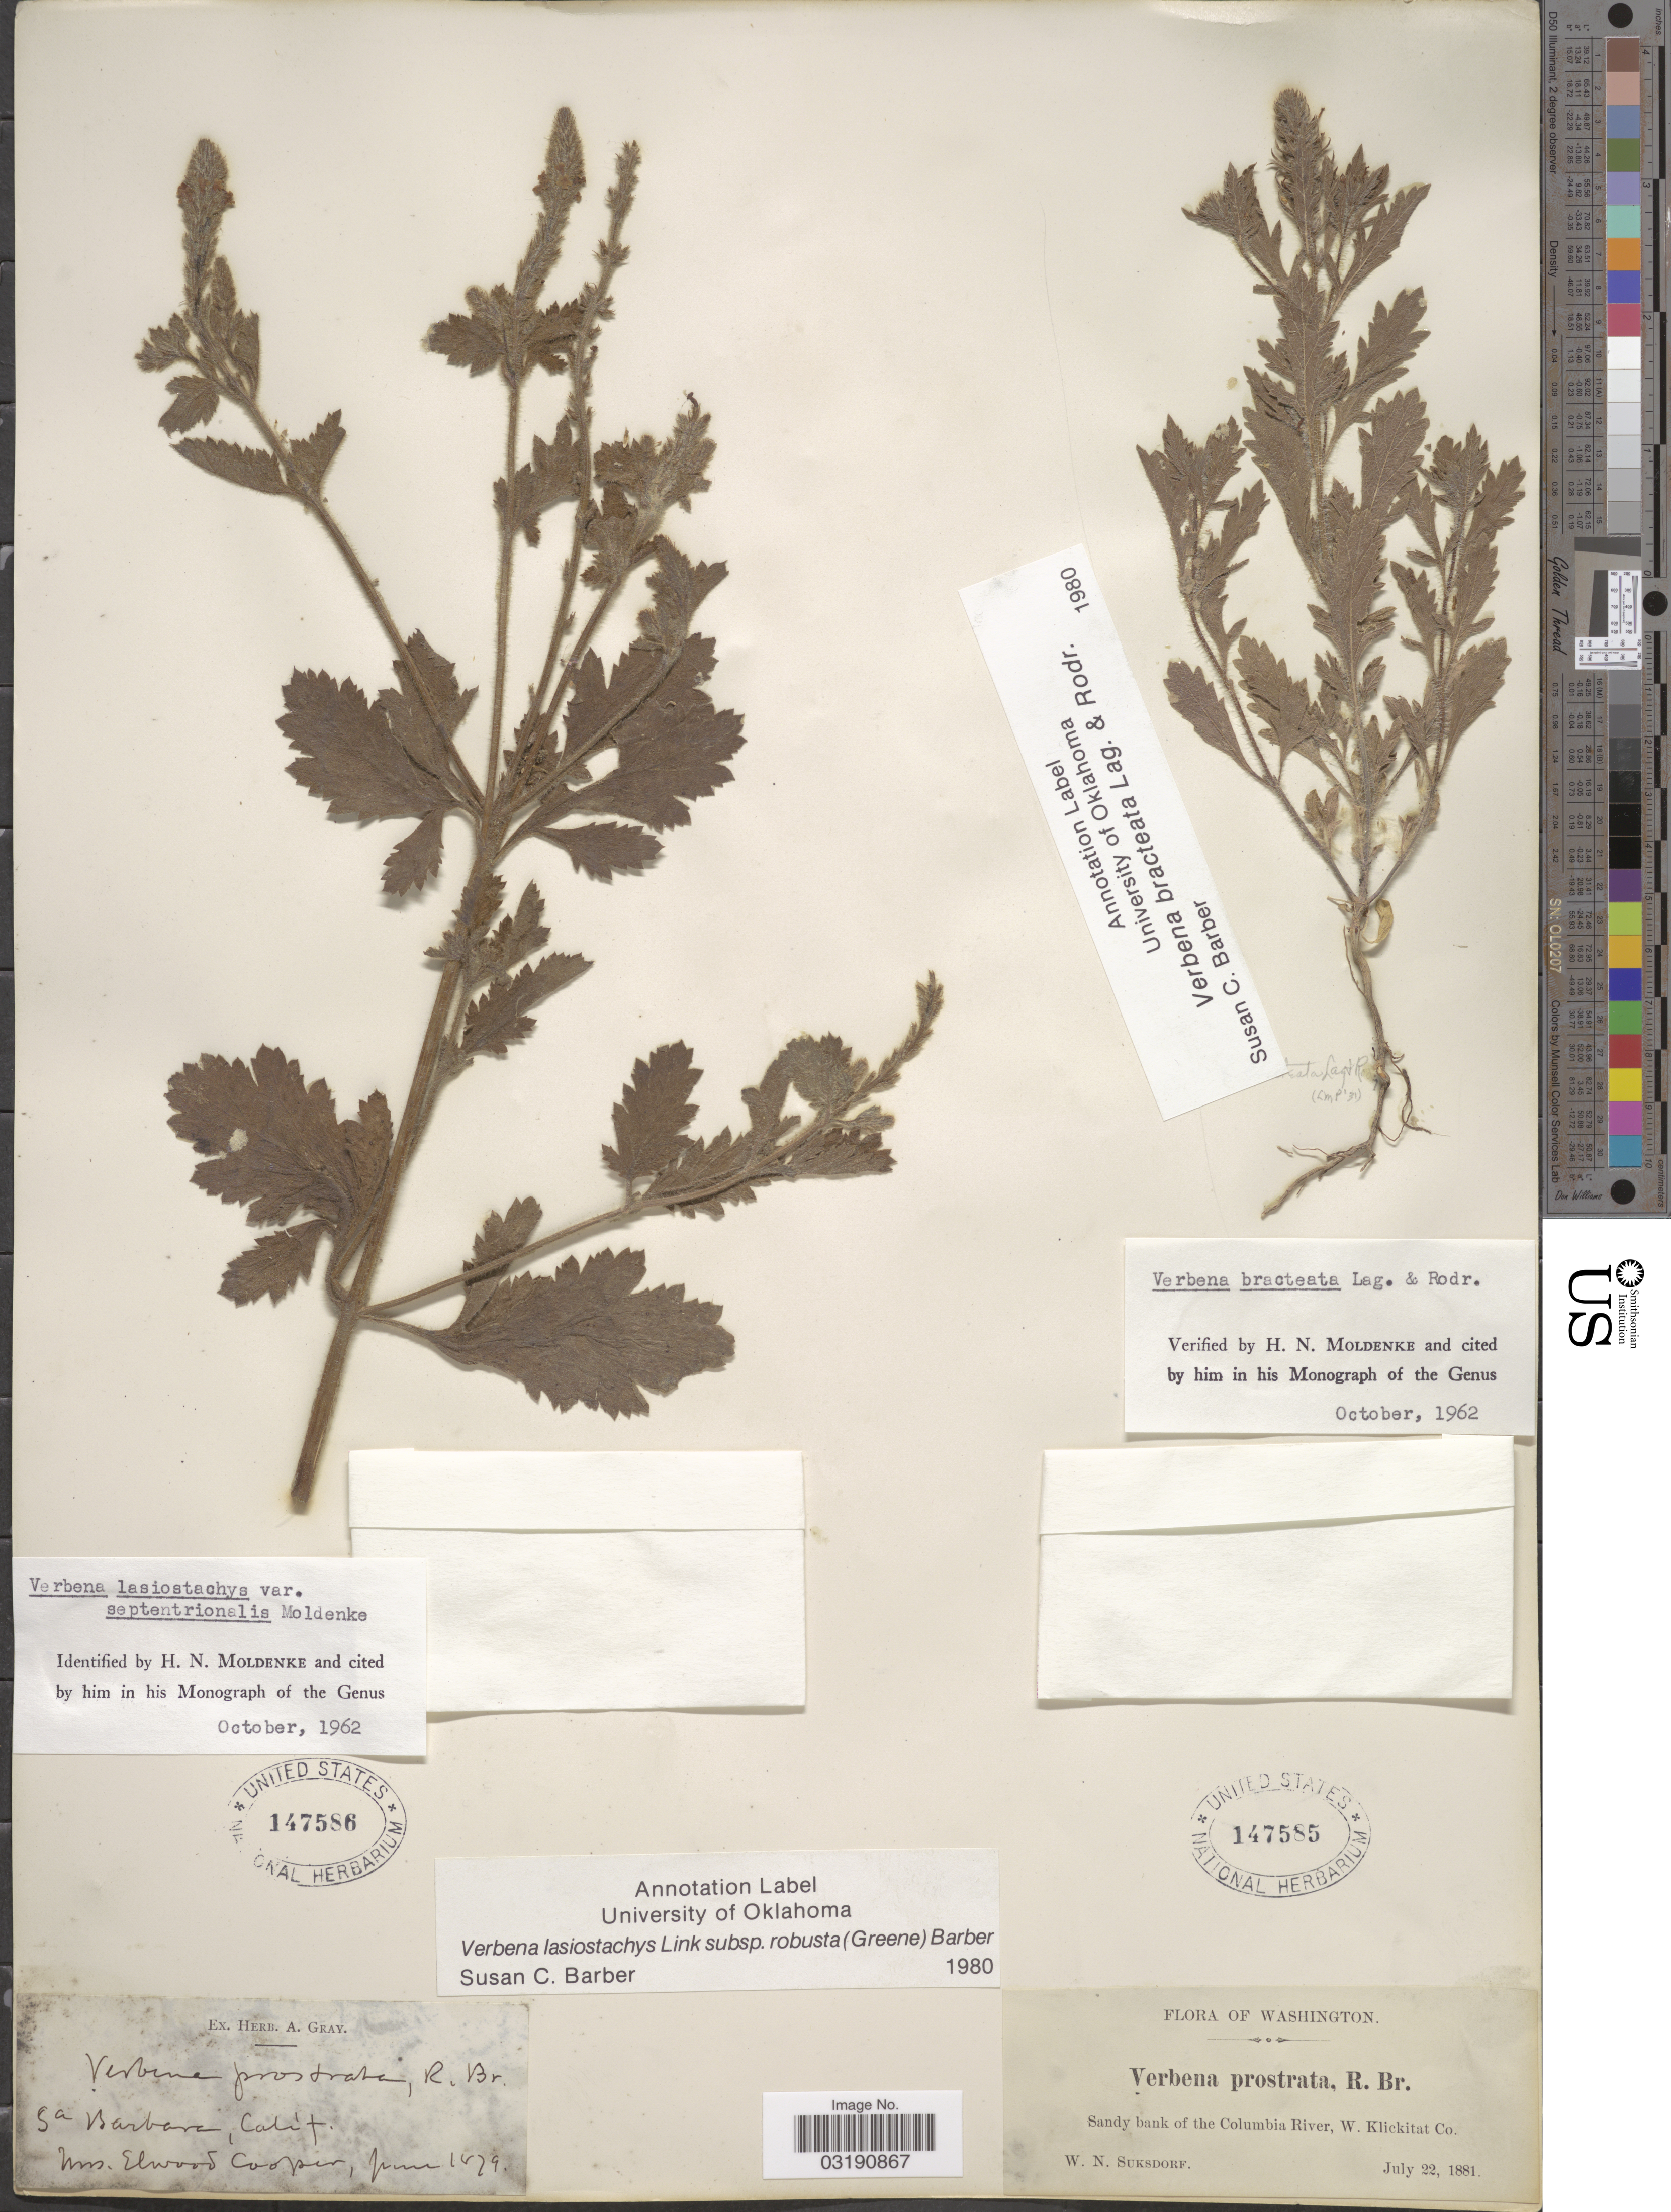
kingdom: Plantae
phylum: Tracheophyta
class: Magnoliopsida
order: Lamiales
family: Verbenaceae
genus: Verbena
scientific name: Verbena bracteata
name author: Cav. ex Lag. & Rodr.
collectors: W. N. Suksdorf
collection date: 1881-07-22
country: United States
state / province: Washington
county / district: Klickitat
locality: Sandy bank of the Columbia River, W. Klickitat Co.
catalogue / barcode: US 147585-2